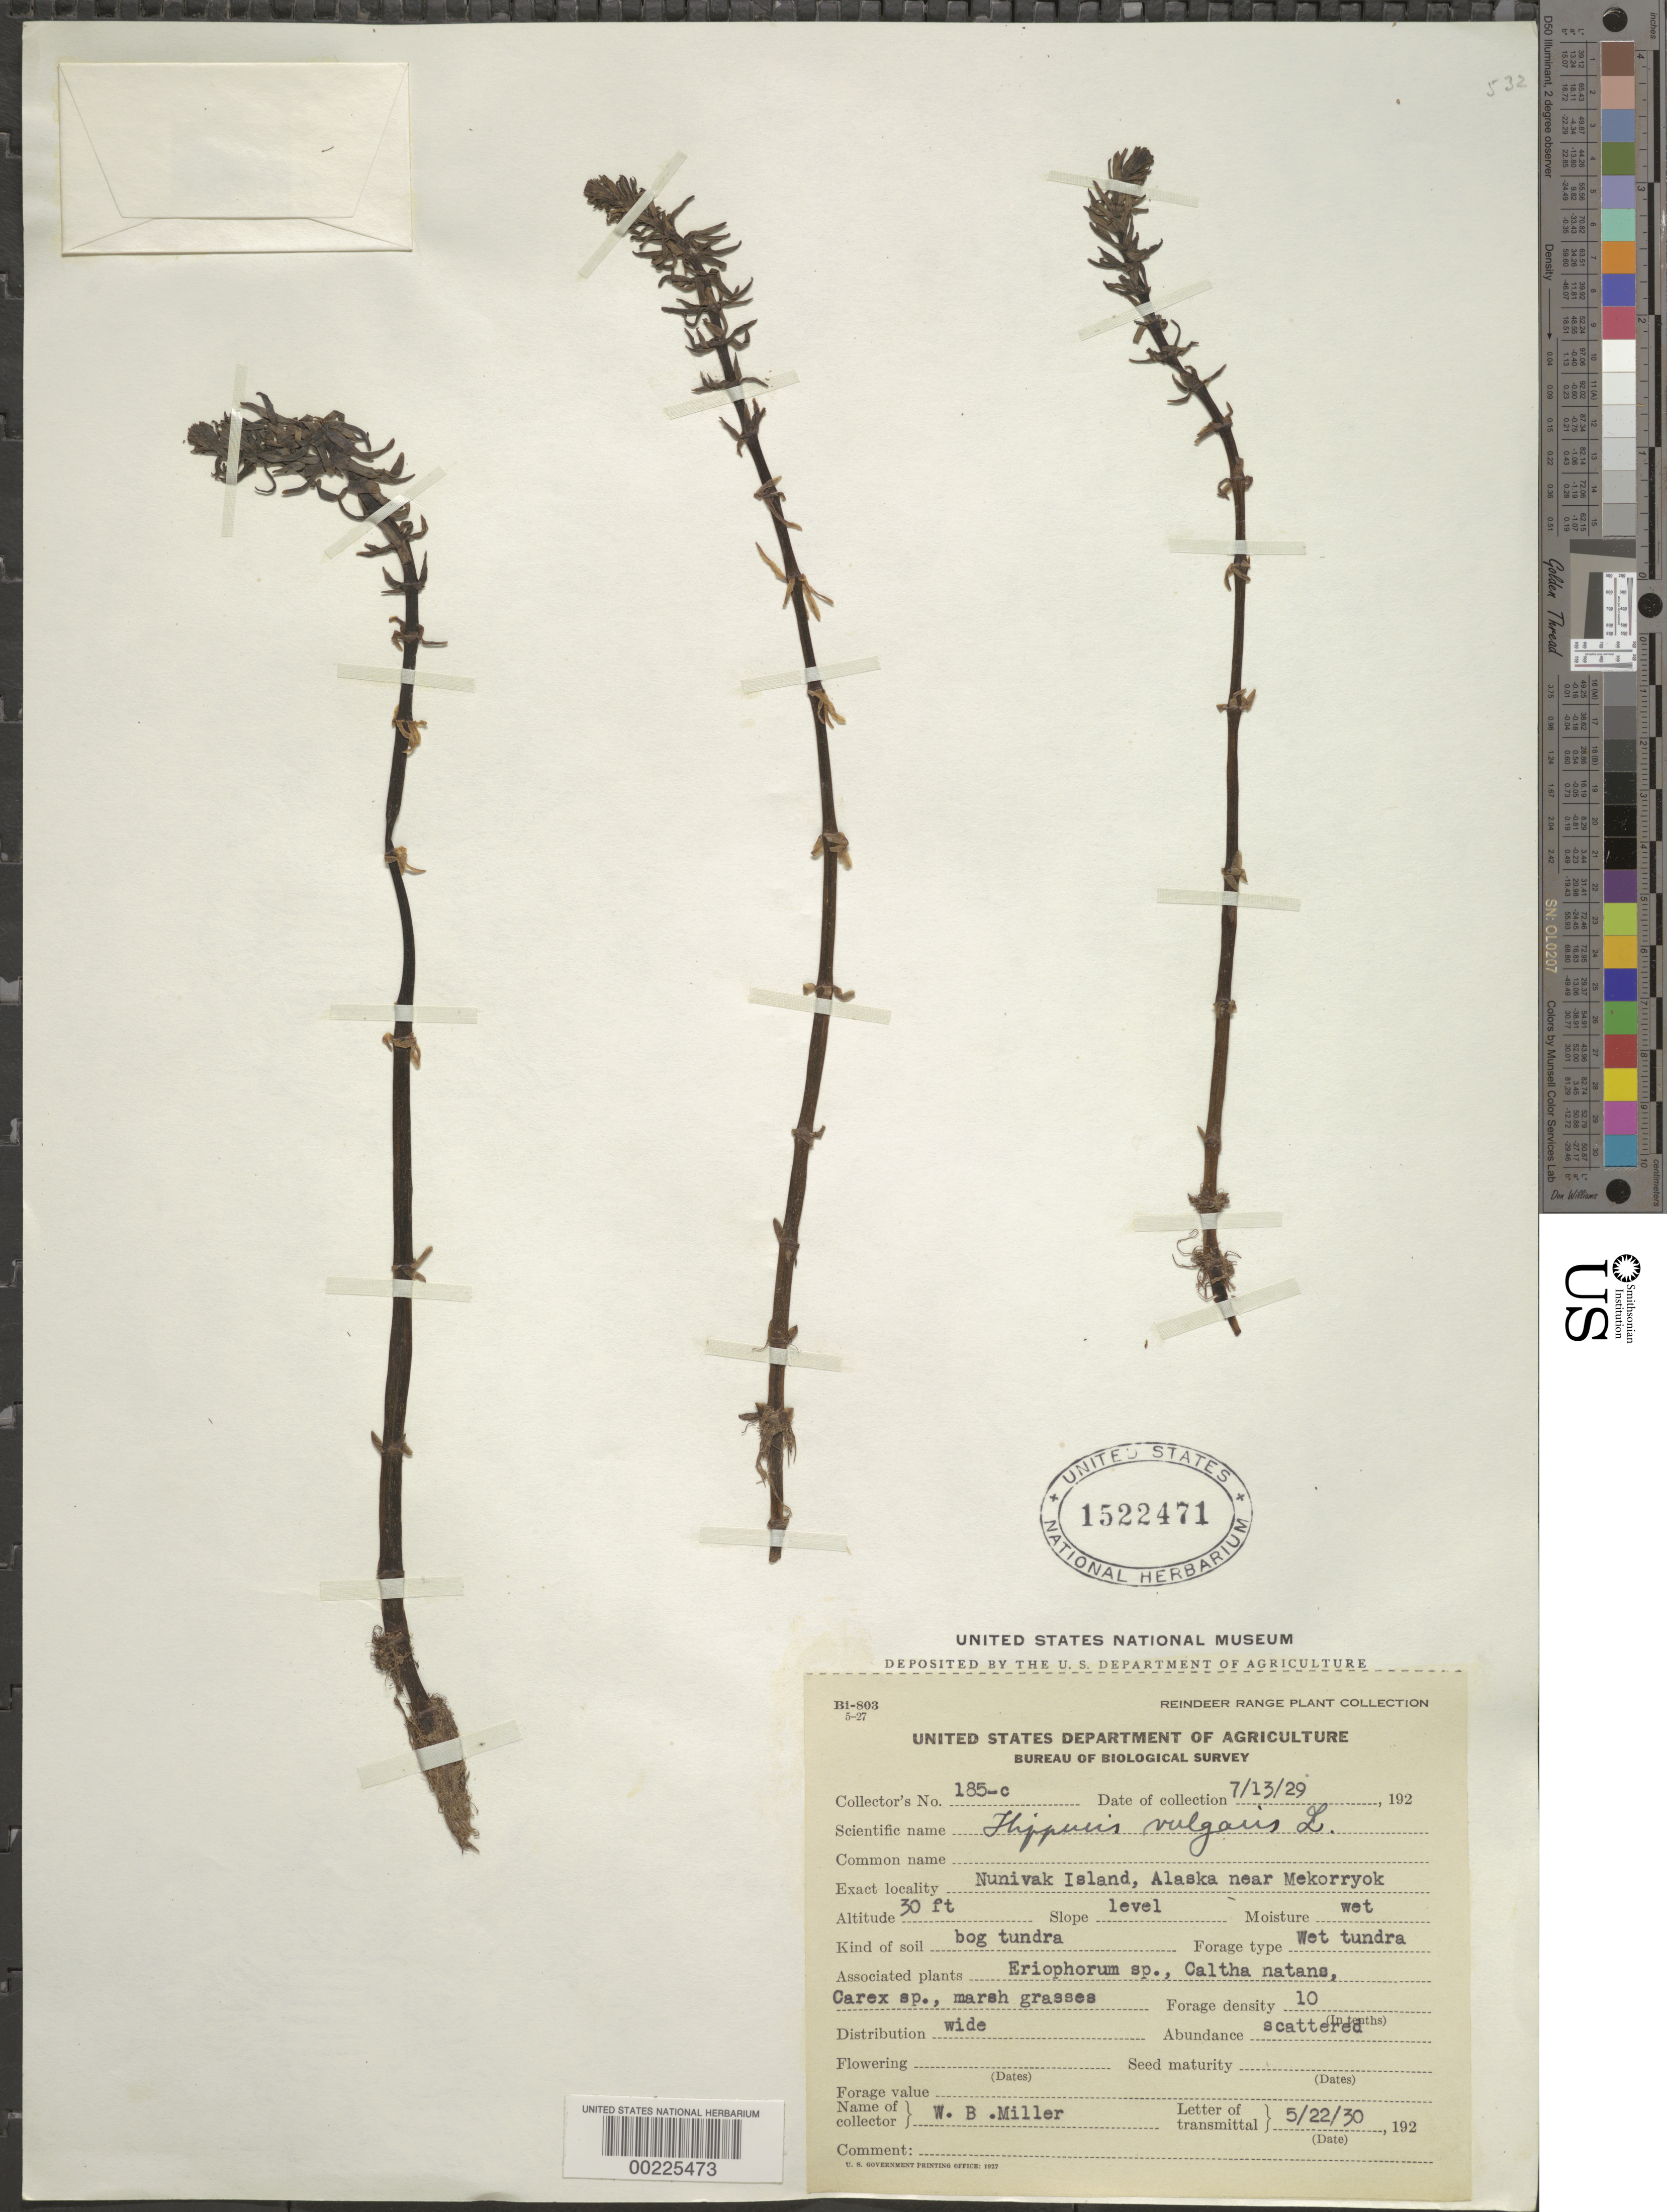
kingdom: Plantae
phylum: Tracheophyta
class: Magnoliopsida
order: Lamiales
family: Plantaginaceae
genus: Hippuris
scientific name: Hippuris vulgaris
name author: L.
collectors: W. Miller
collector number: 185-c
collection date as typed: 13 Jul 1929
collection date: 1929-07-13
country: United States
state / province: Alaska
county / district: Bethel Census Area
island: Nunivak Island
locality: Nunivak island, near mekorryok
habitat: Wet, bog tundra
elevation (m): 9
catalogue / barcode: US 1522471